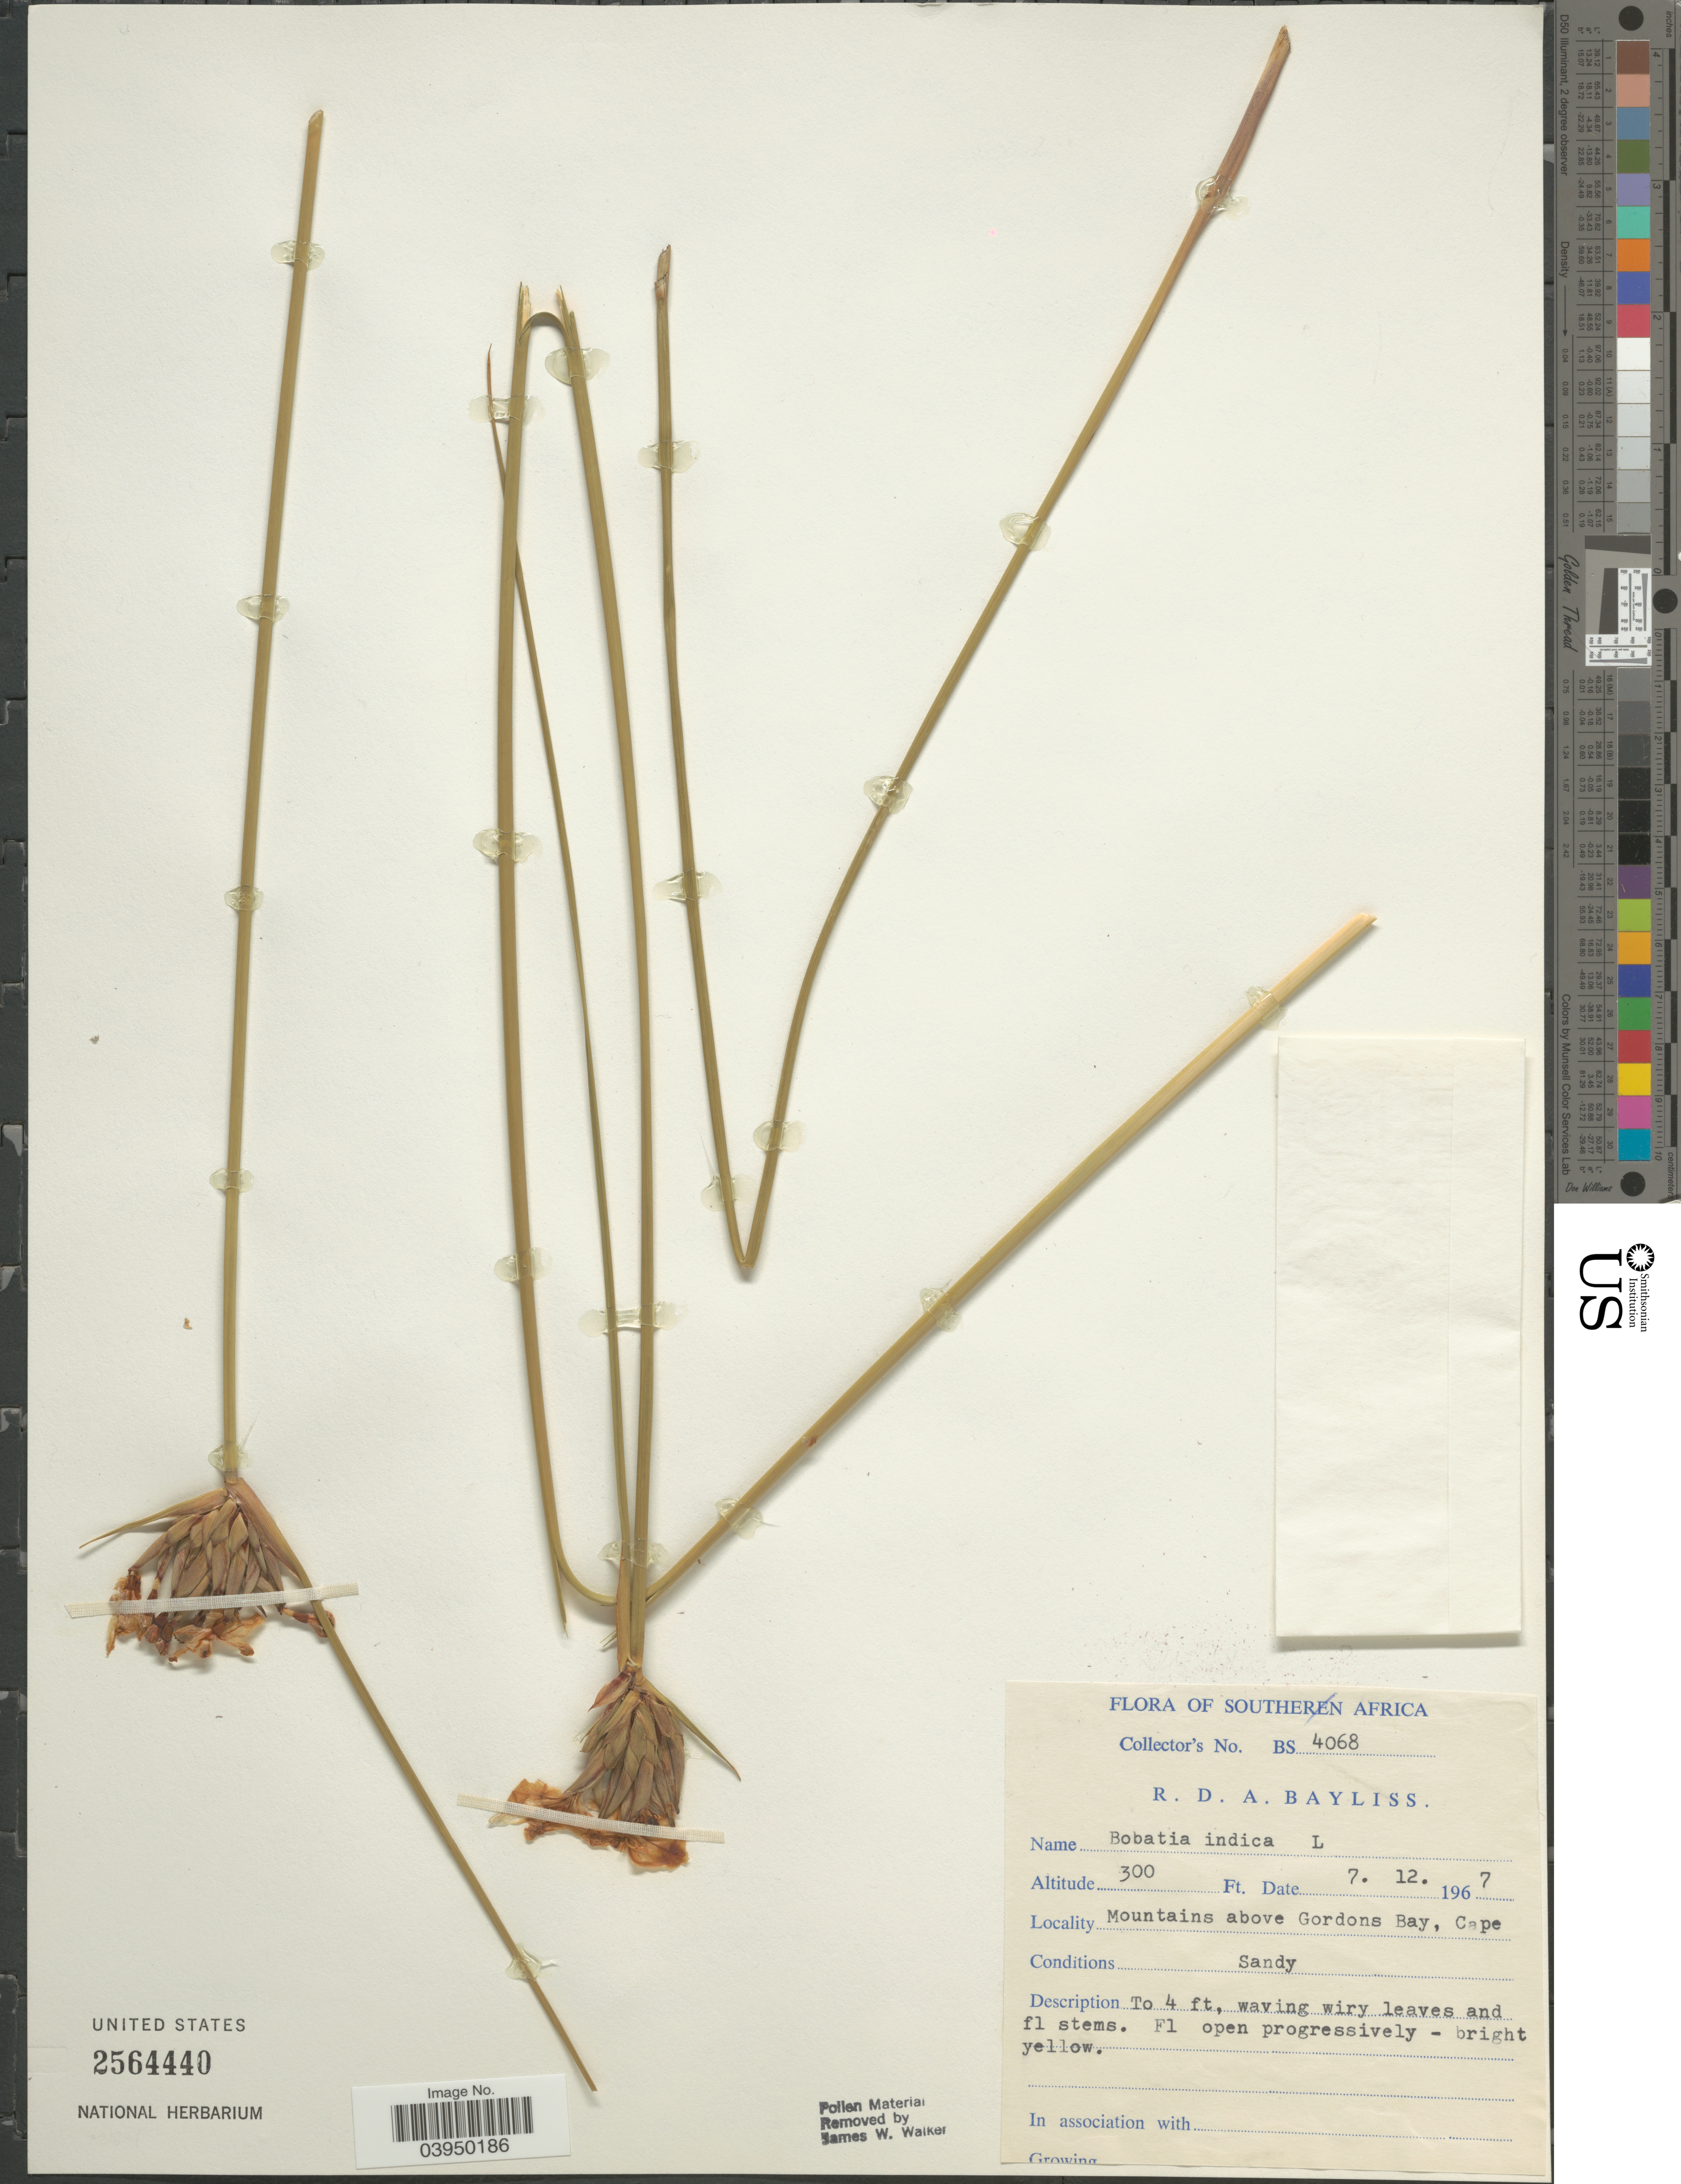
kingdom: Plantae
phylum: Tracheophyta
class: Liliopsida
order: Asparagales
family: Iridaceae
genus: Bobartia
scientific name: Bobartia indica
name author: L.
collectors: R. Bayliss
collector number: BS4068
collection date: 1967-12-07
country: South Africa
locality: Southern Africa. Mountains above Gordons Bay, Cape.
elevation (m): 91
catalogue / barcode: US 2564440